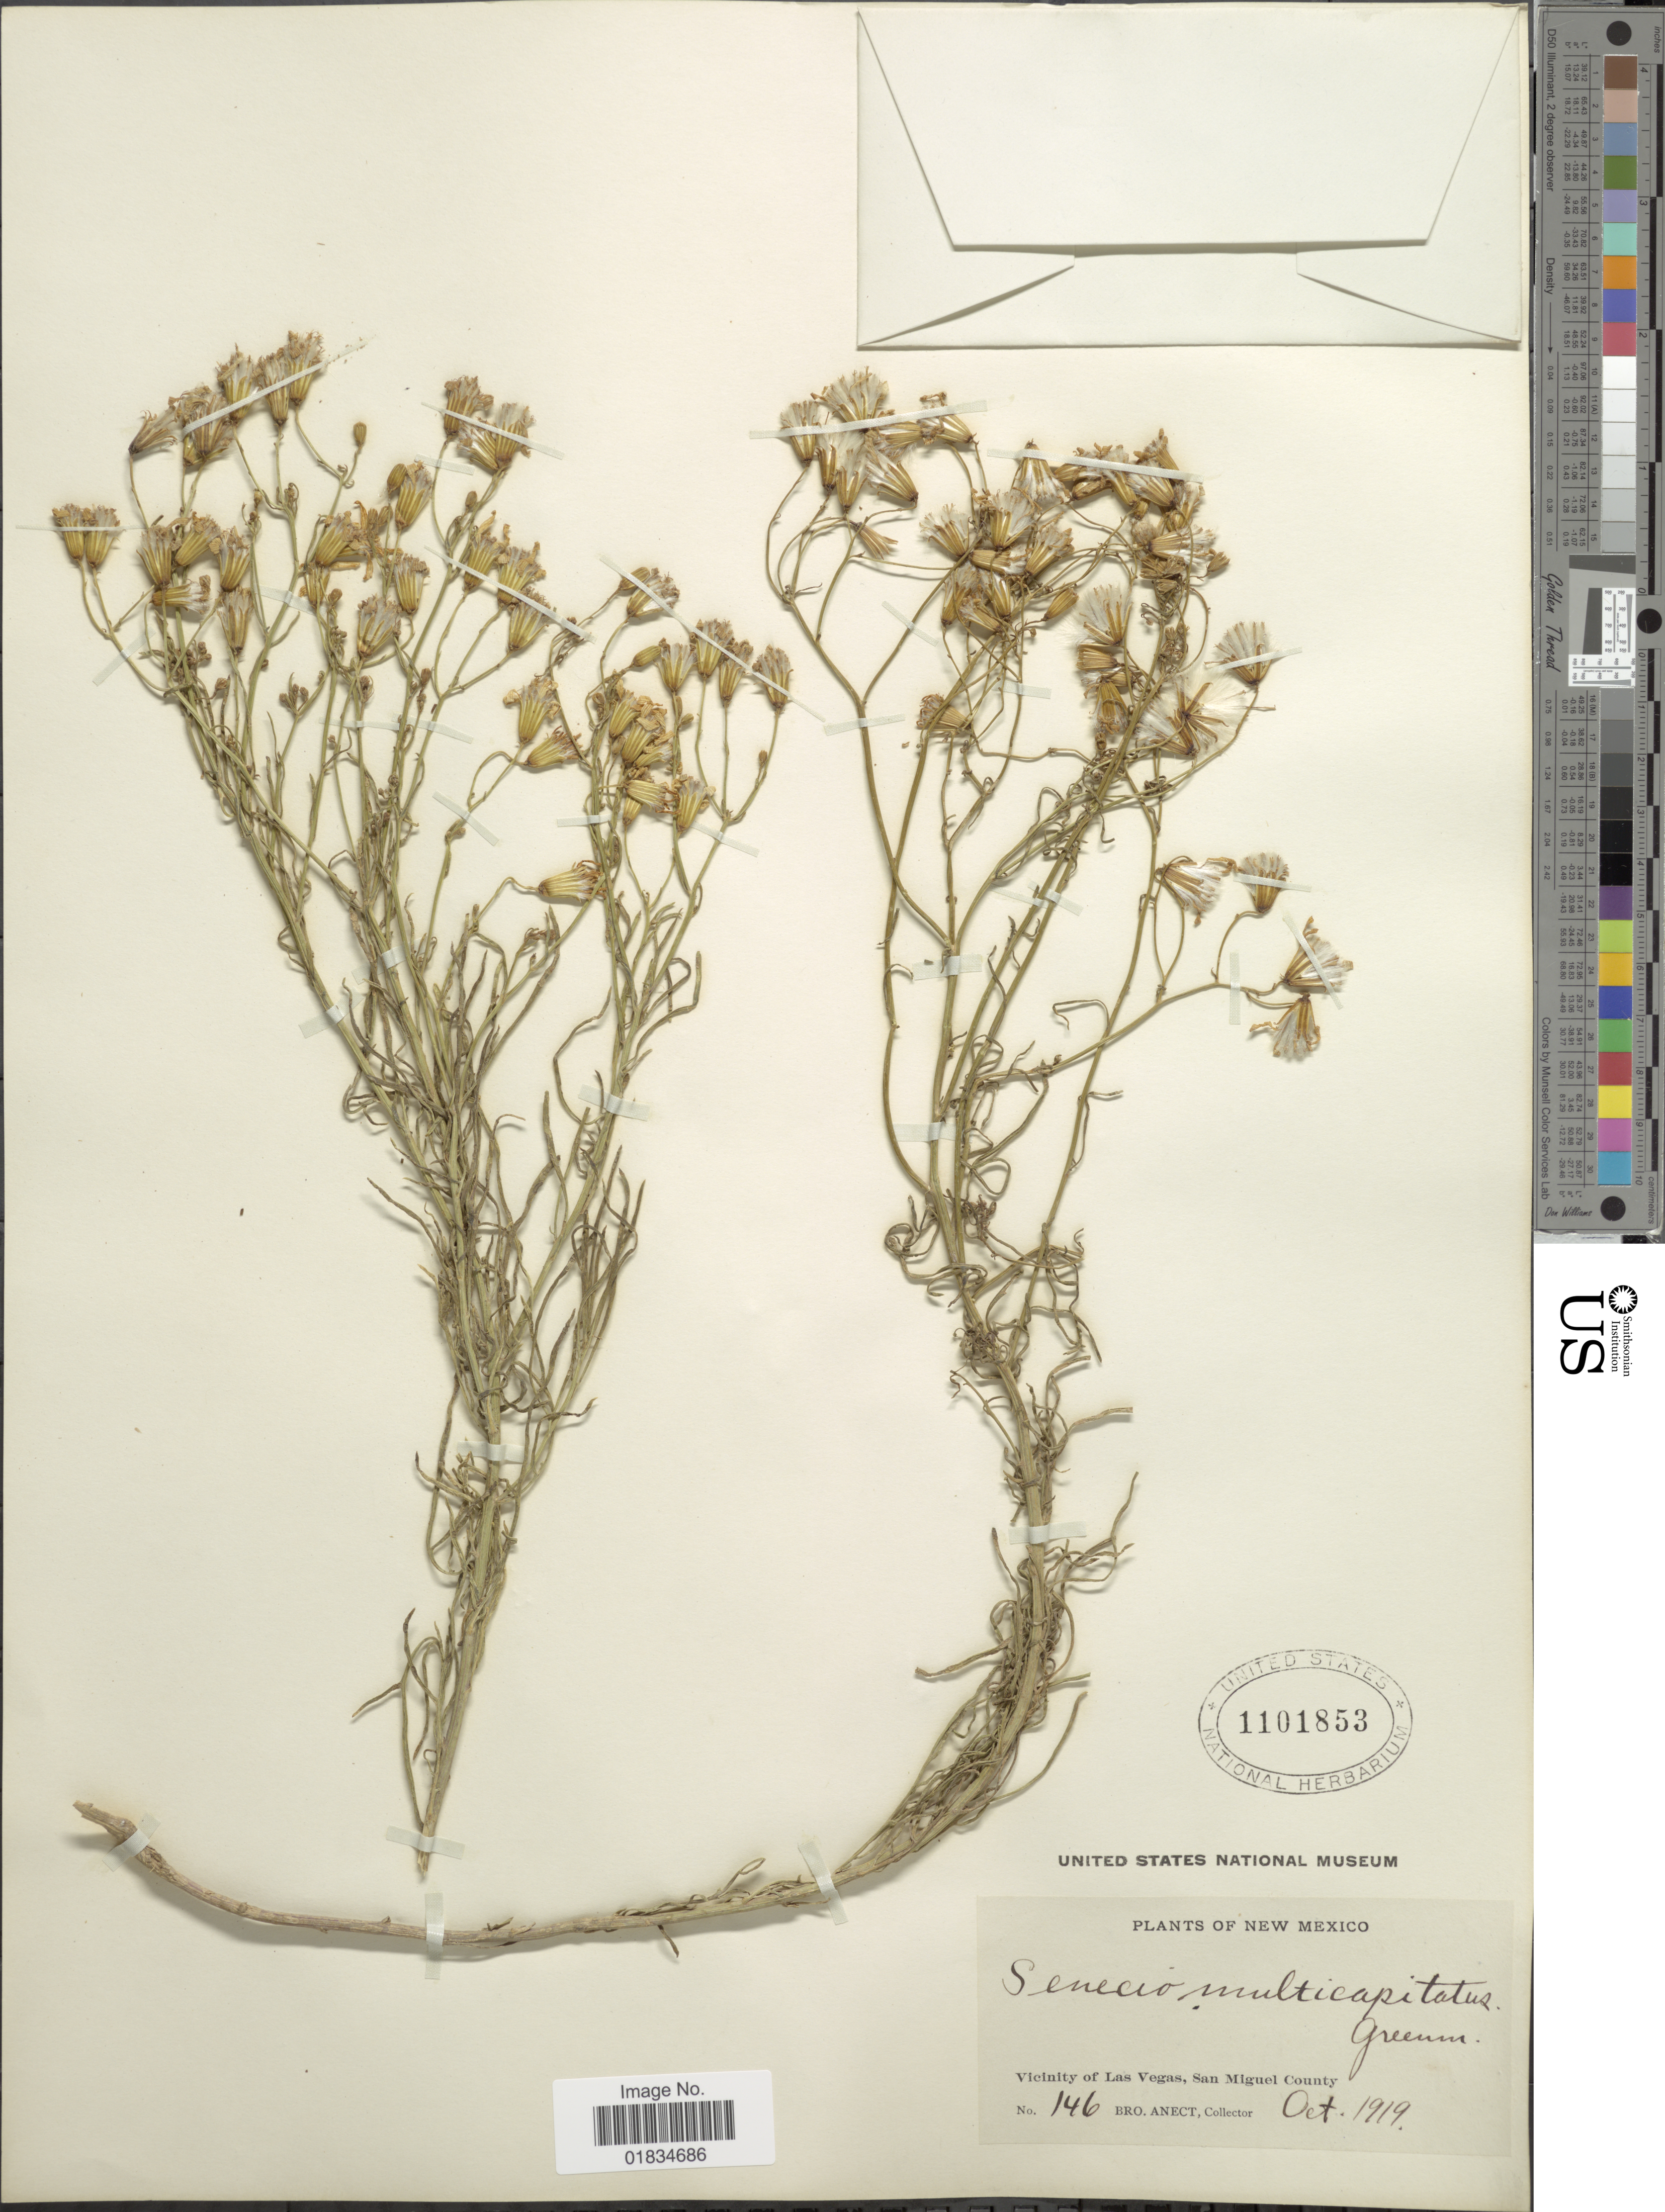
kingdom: Plantae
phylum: Tracheophyta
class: Magnoliopsida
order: Asterales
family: Asteraceae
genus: Senecio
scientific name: Senecio multicapitatus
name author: Greenm.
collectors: B. Anect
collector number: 146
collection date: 1919-10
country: United States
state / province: New Mexico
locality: Vicinity of Las Vegas, San Miguel County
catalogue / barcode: US 1101853